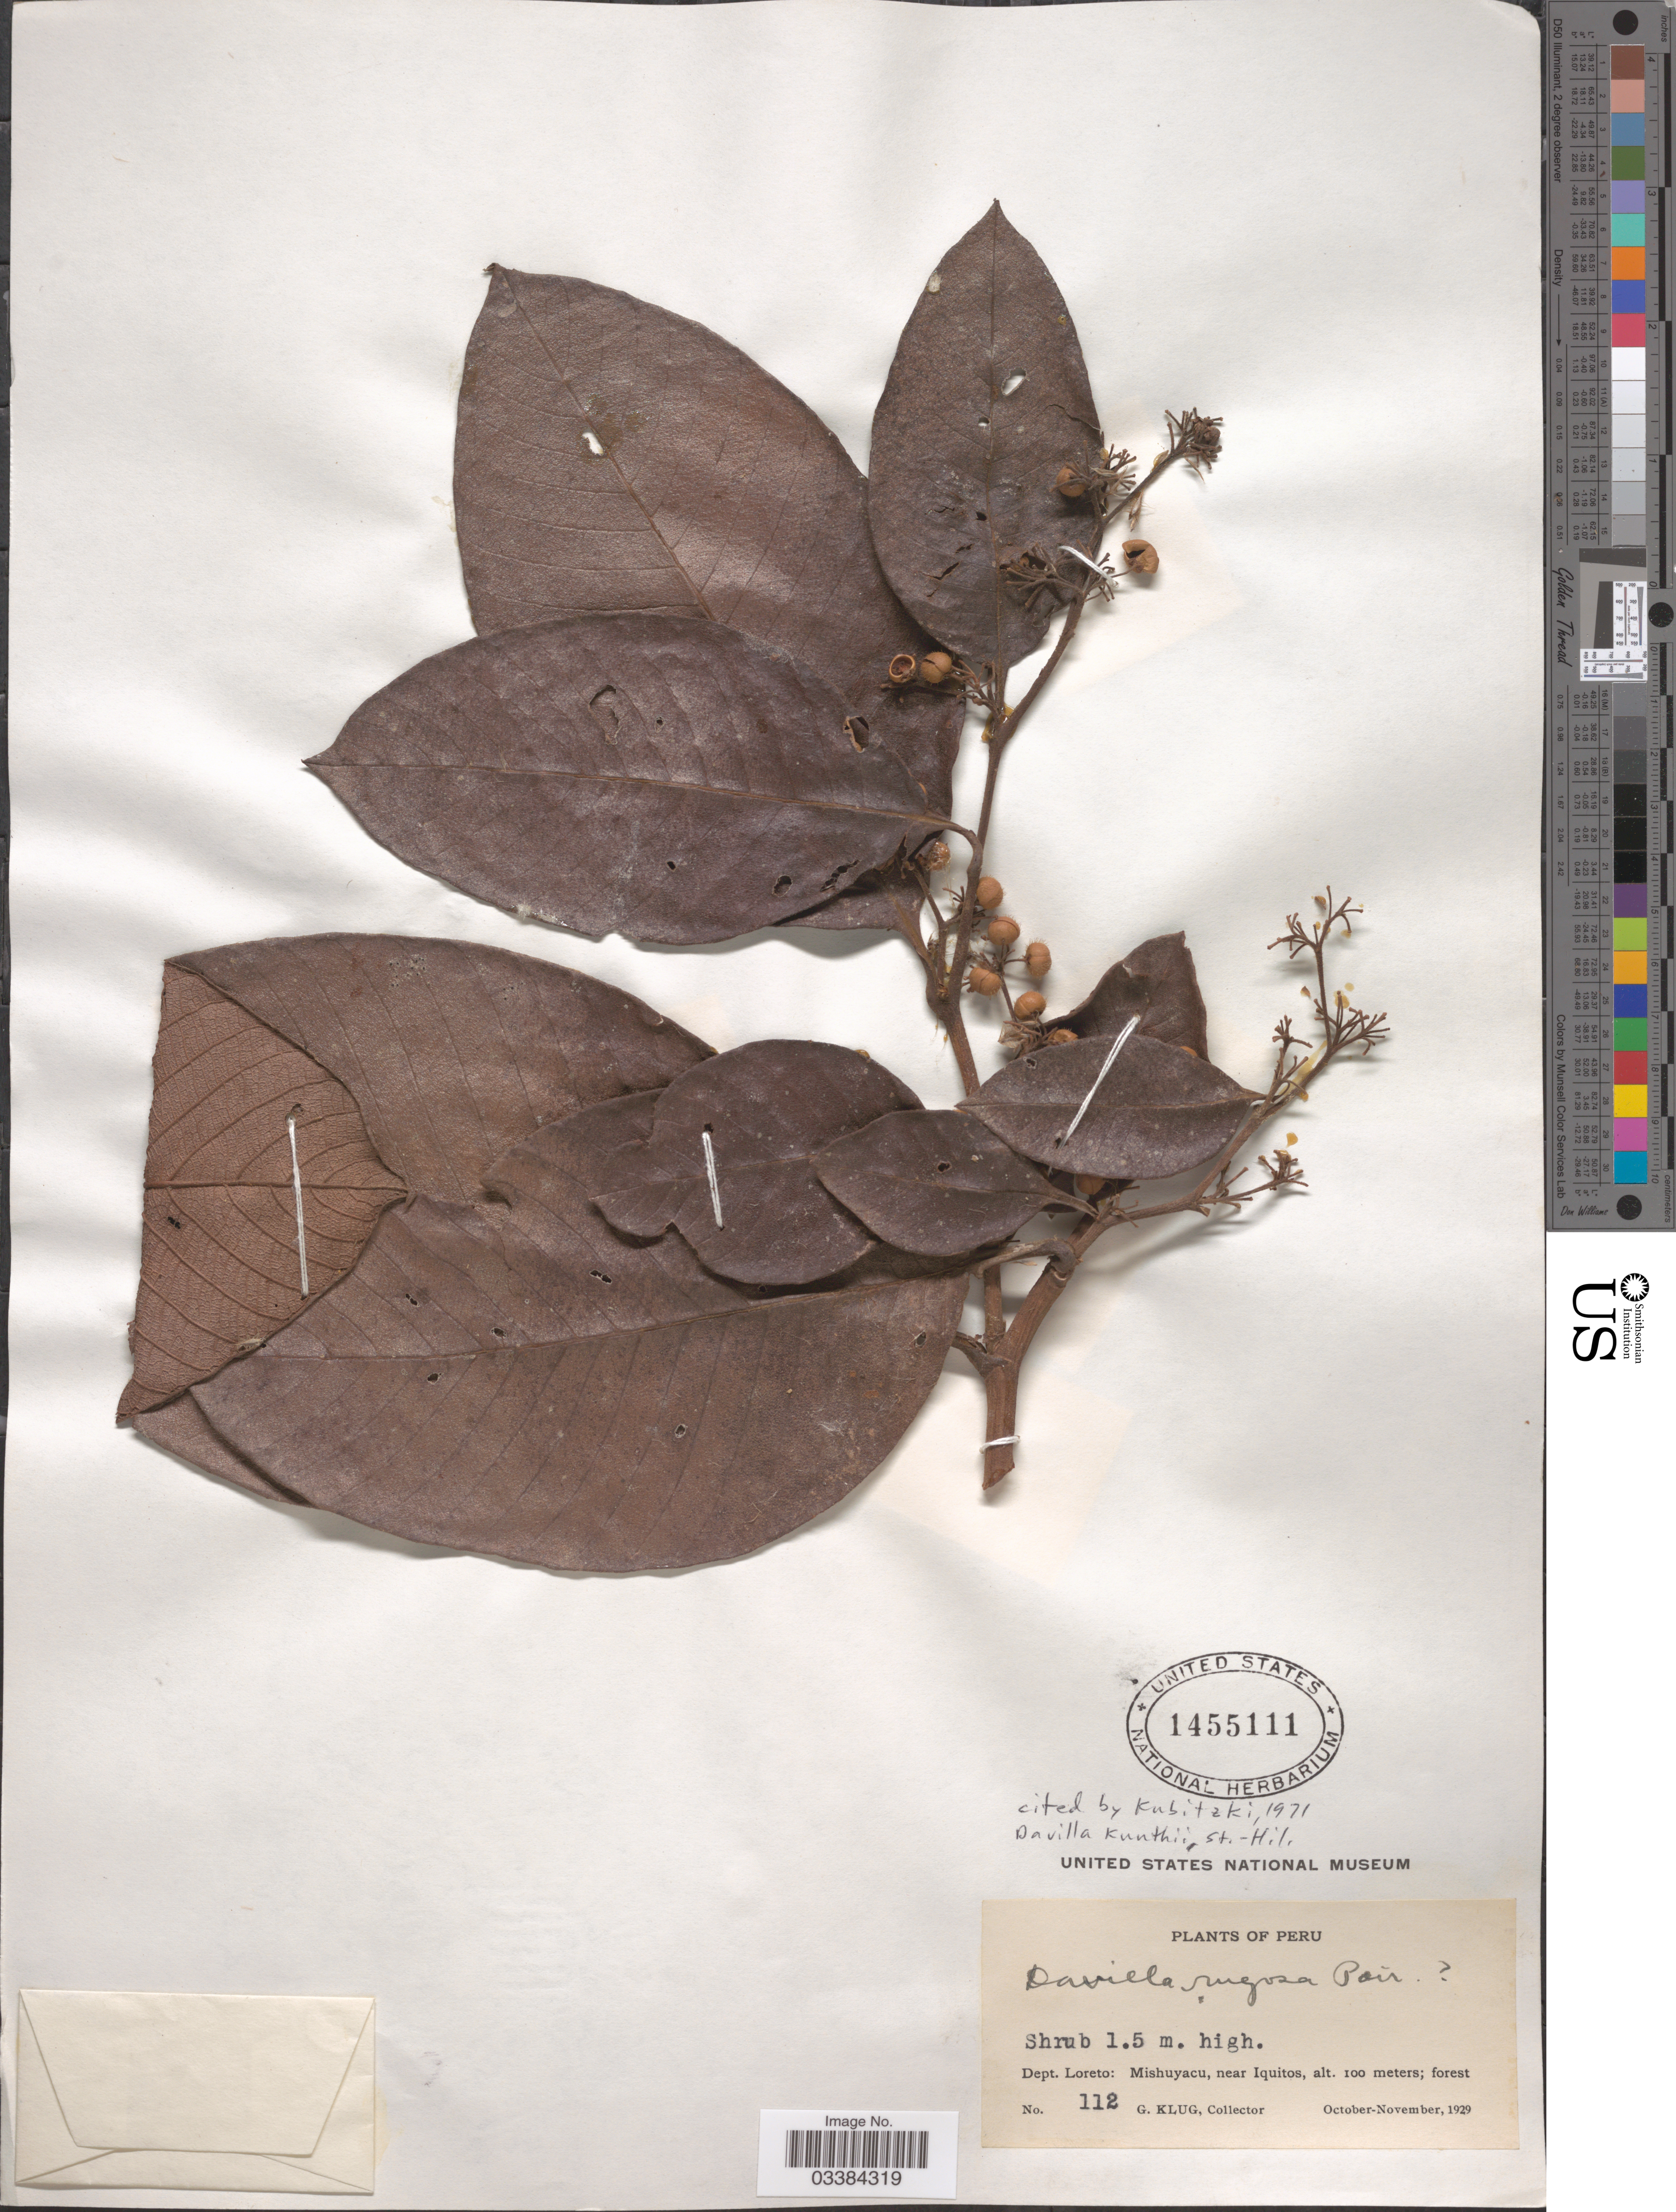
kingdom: Plantae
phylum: Tracheophyta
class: Magnoliopsida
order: Dilleniales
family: Dilleniaceae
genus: Davilla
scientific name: Davilla kunthii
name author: A. St.-Hil.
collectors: G. Klug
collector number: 112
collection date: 1929-10/1929-11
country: Peru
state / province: Loreto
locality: Dept. Loreto: Mishuyacu, near Iquitos.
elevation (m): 100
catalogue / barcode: US 1455111